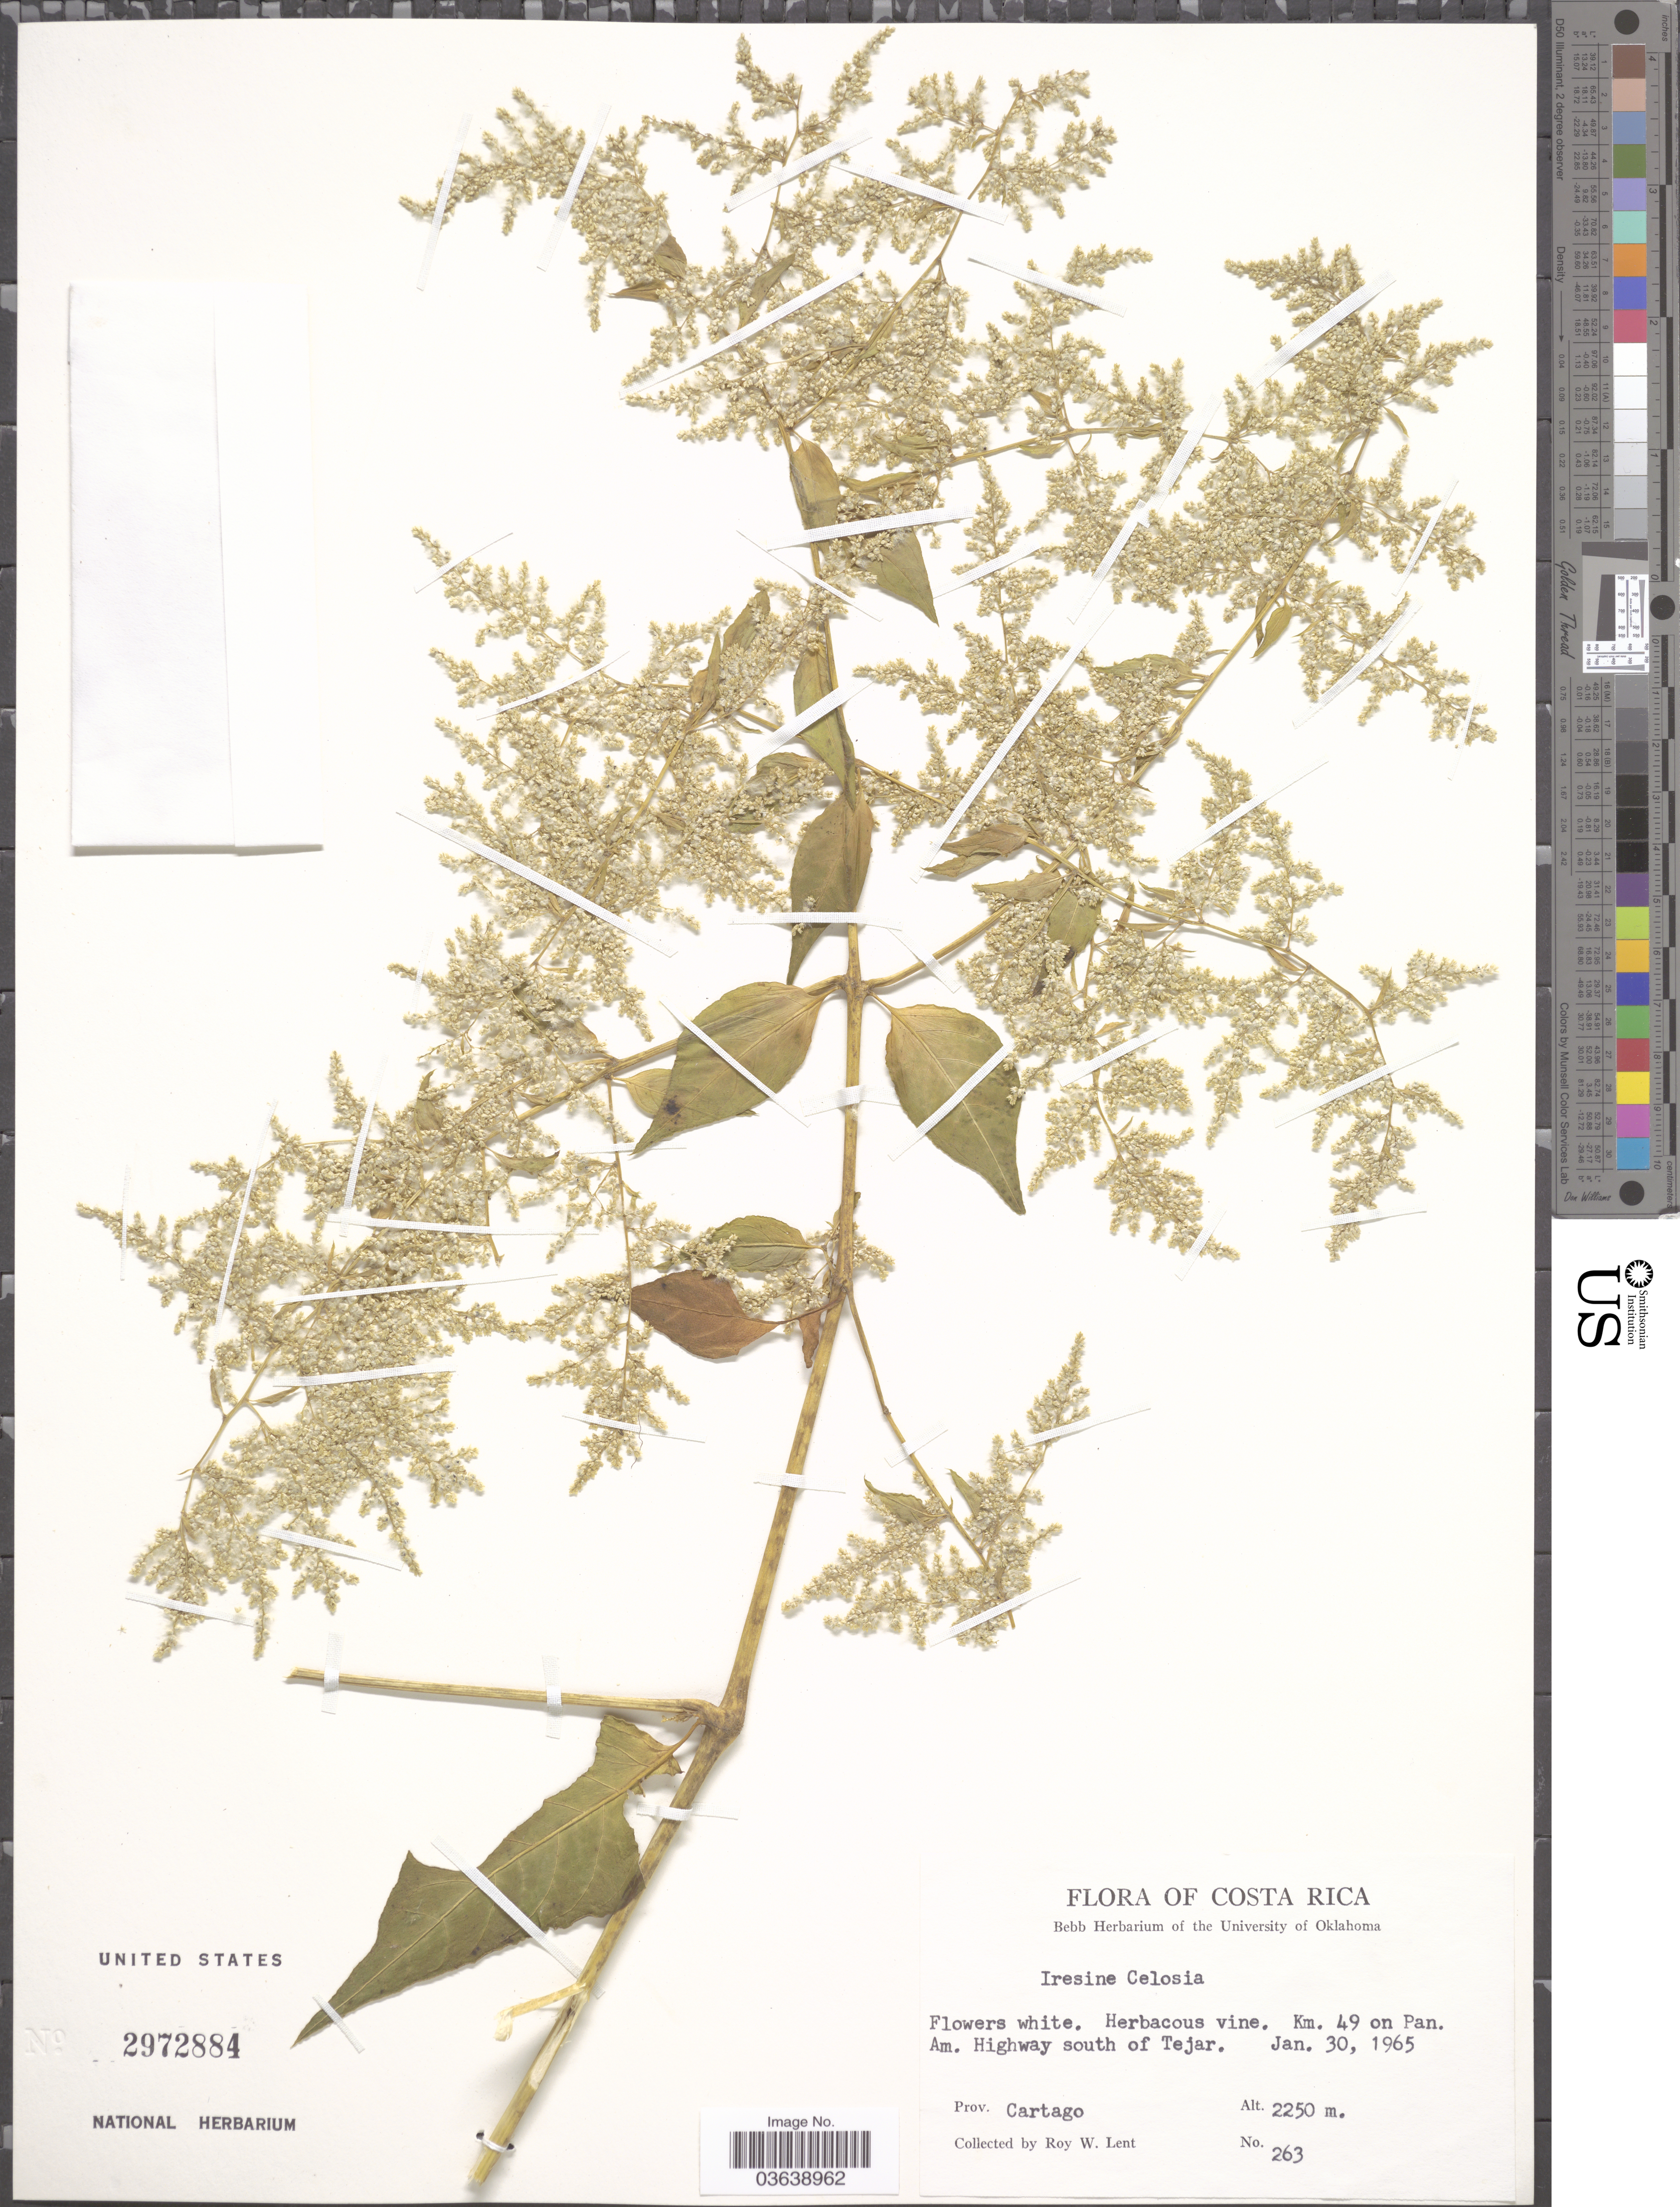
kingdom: Plantae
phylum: Tracheophyta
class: Magnoliopsida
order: Caryophyllales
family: Amaranthaceae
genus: Iresine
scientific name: Iresine celosia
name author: L.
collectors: R. W. Lent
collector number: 263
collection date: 1965-01-30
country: Costa Rica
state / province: Cartago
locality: Km. 49 on Pan. Am. Highway south of Tejar.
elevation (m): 2250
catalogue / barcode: US 2972884